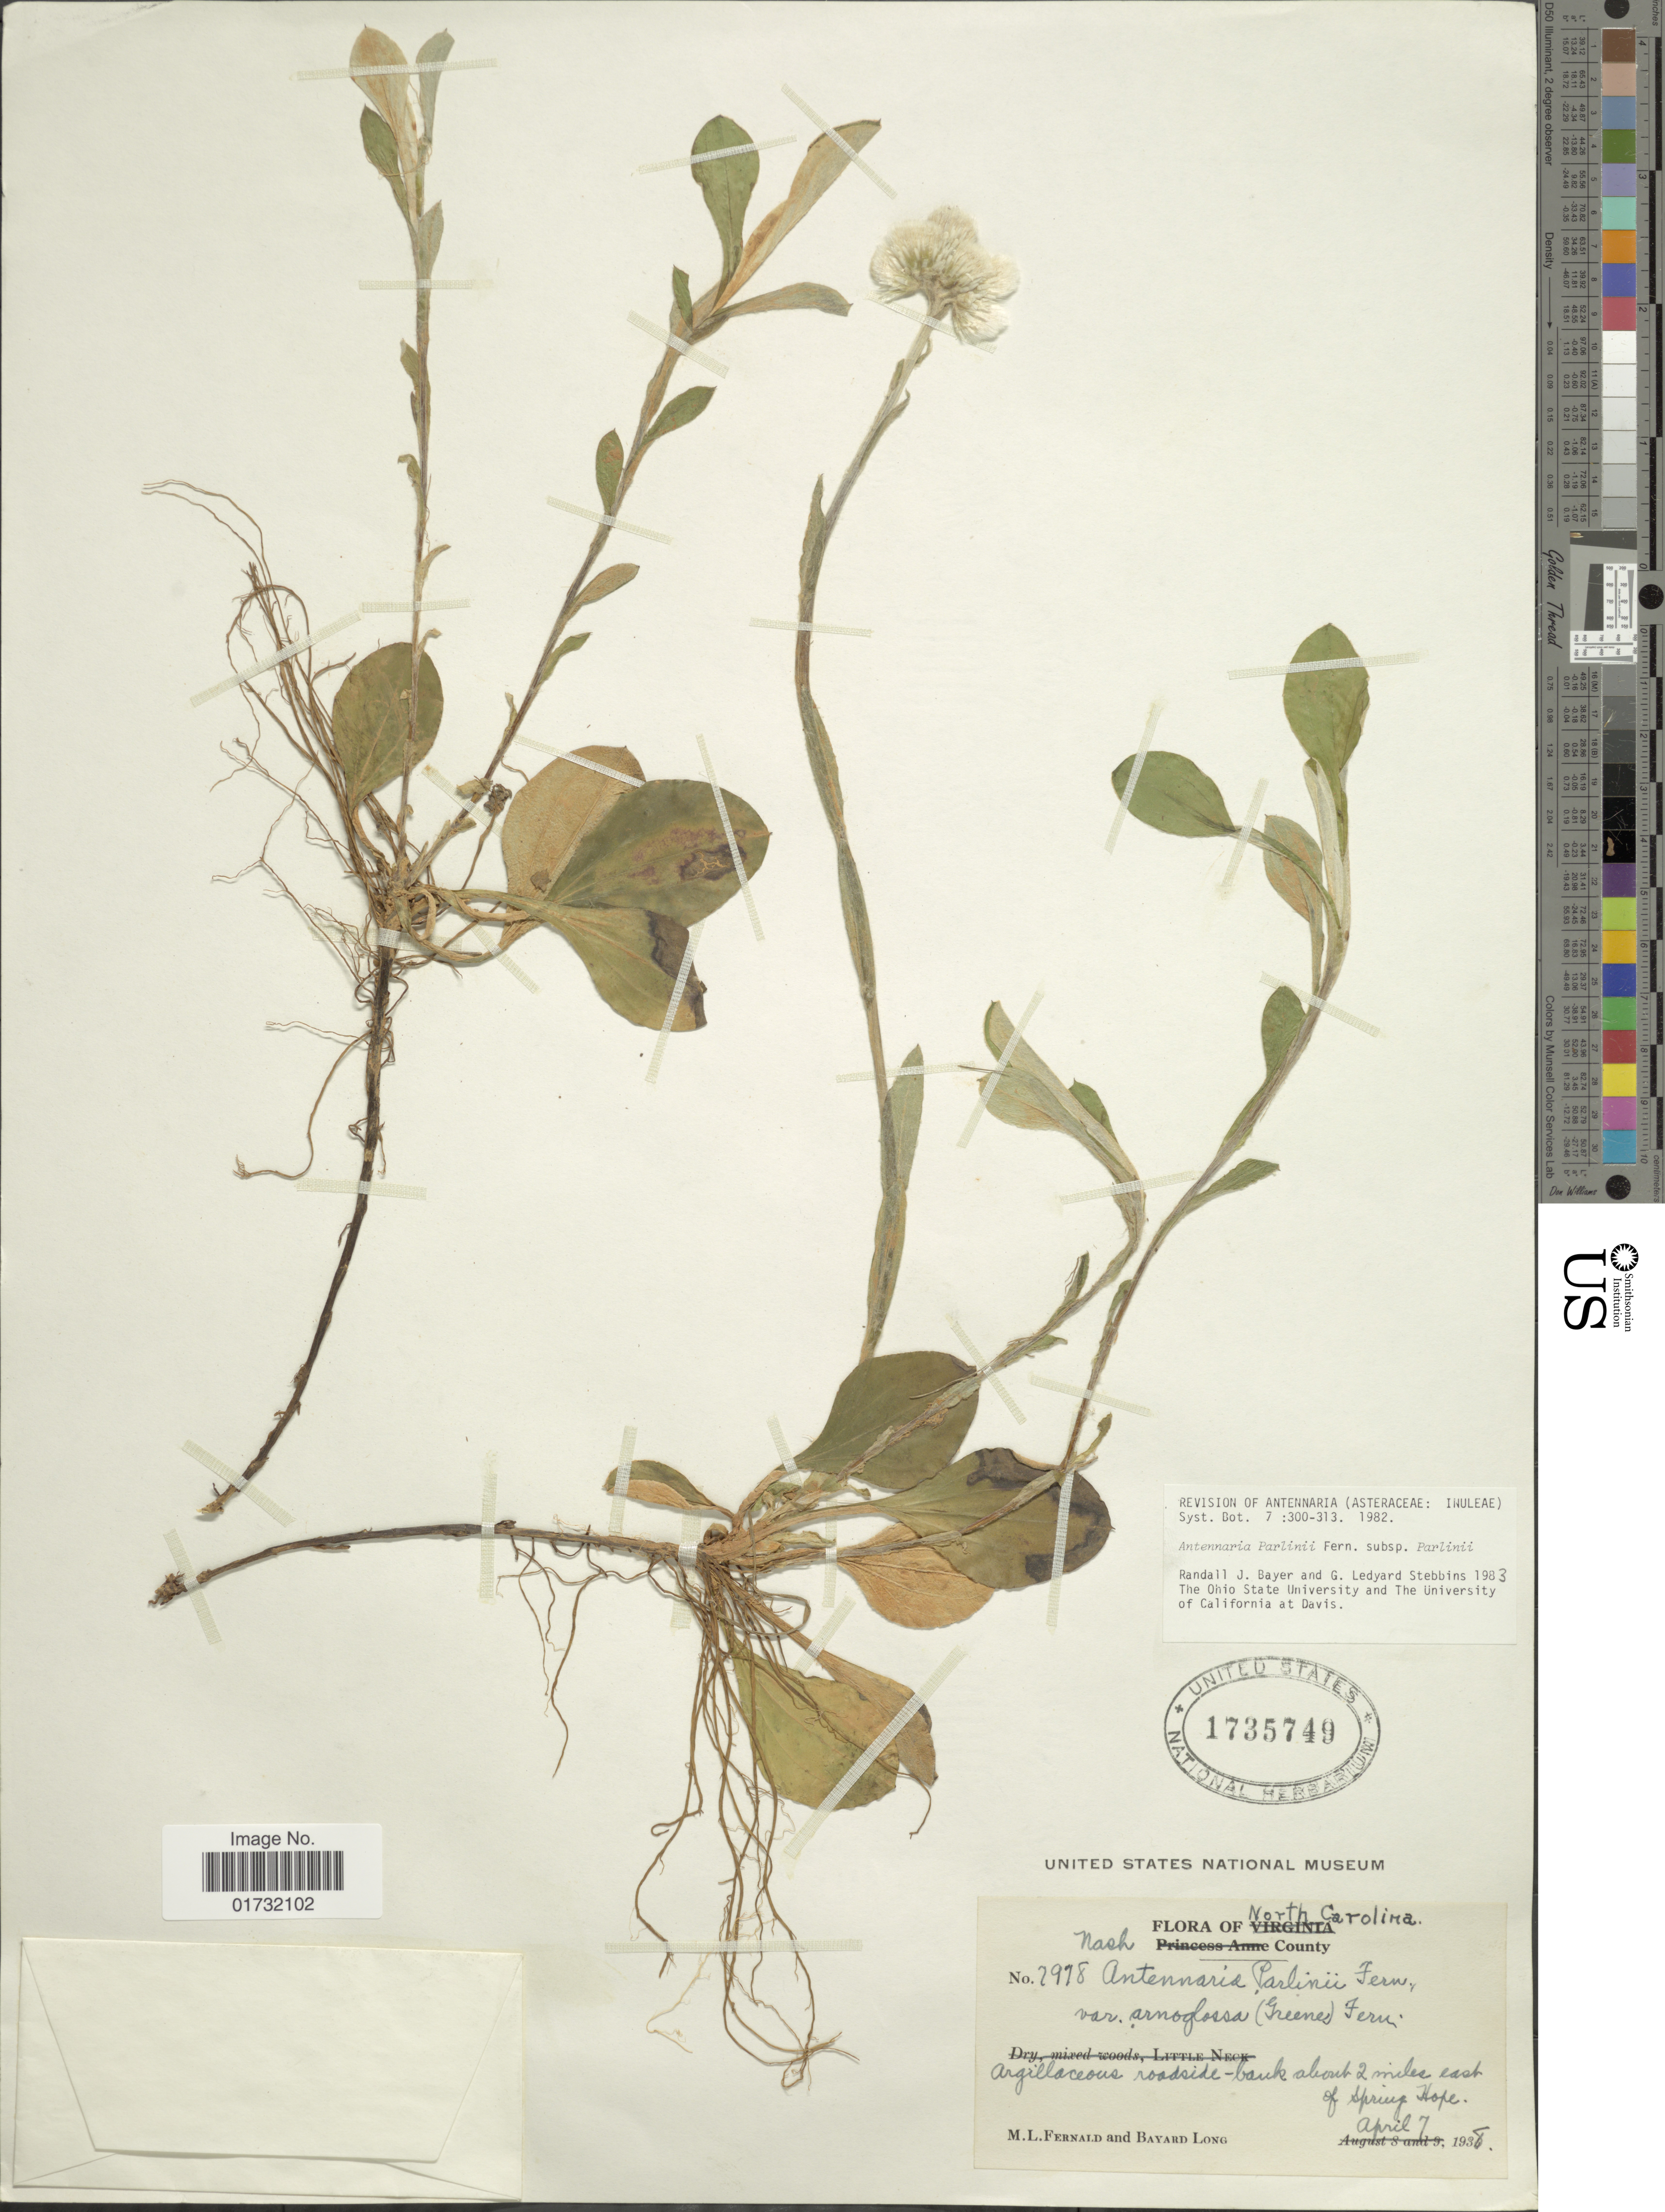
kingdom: Plantae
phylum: Tracheophyta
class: Magnoliopsida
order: Asterales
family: Asteraceae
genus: Antennaria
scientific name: Antennaria parlinii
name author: Fernald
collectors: M. L. Fernald & B. Long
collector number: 2978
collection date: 1938-04-07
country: United States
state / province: North Carolina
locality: Nash County. about 2 miles east of Spring Hope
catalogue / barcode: US 1735749